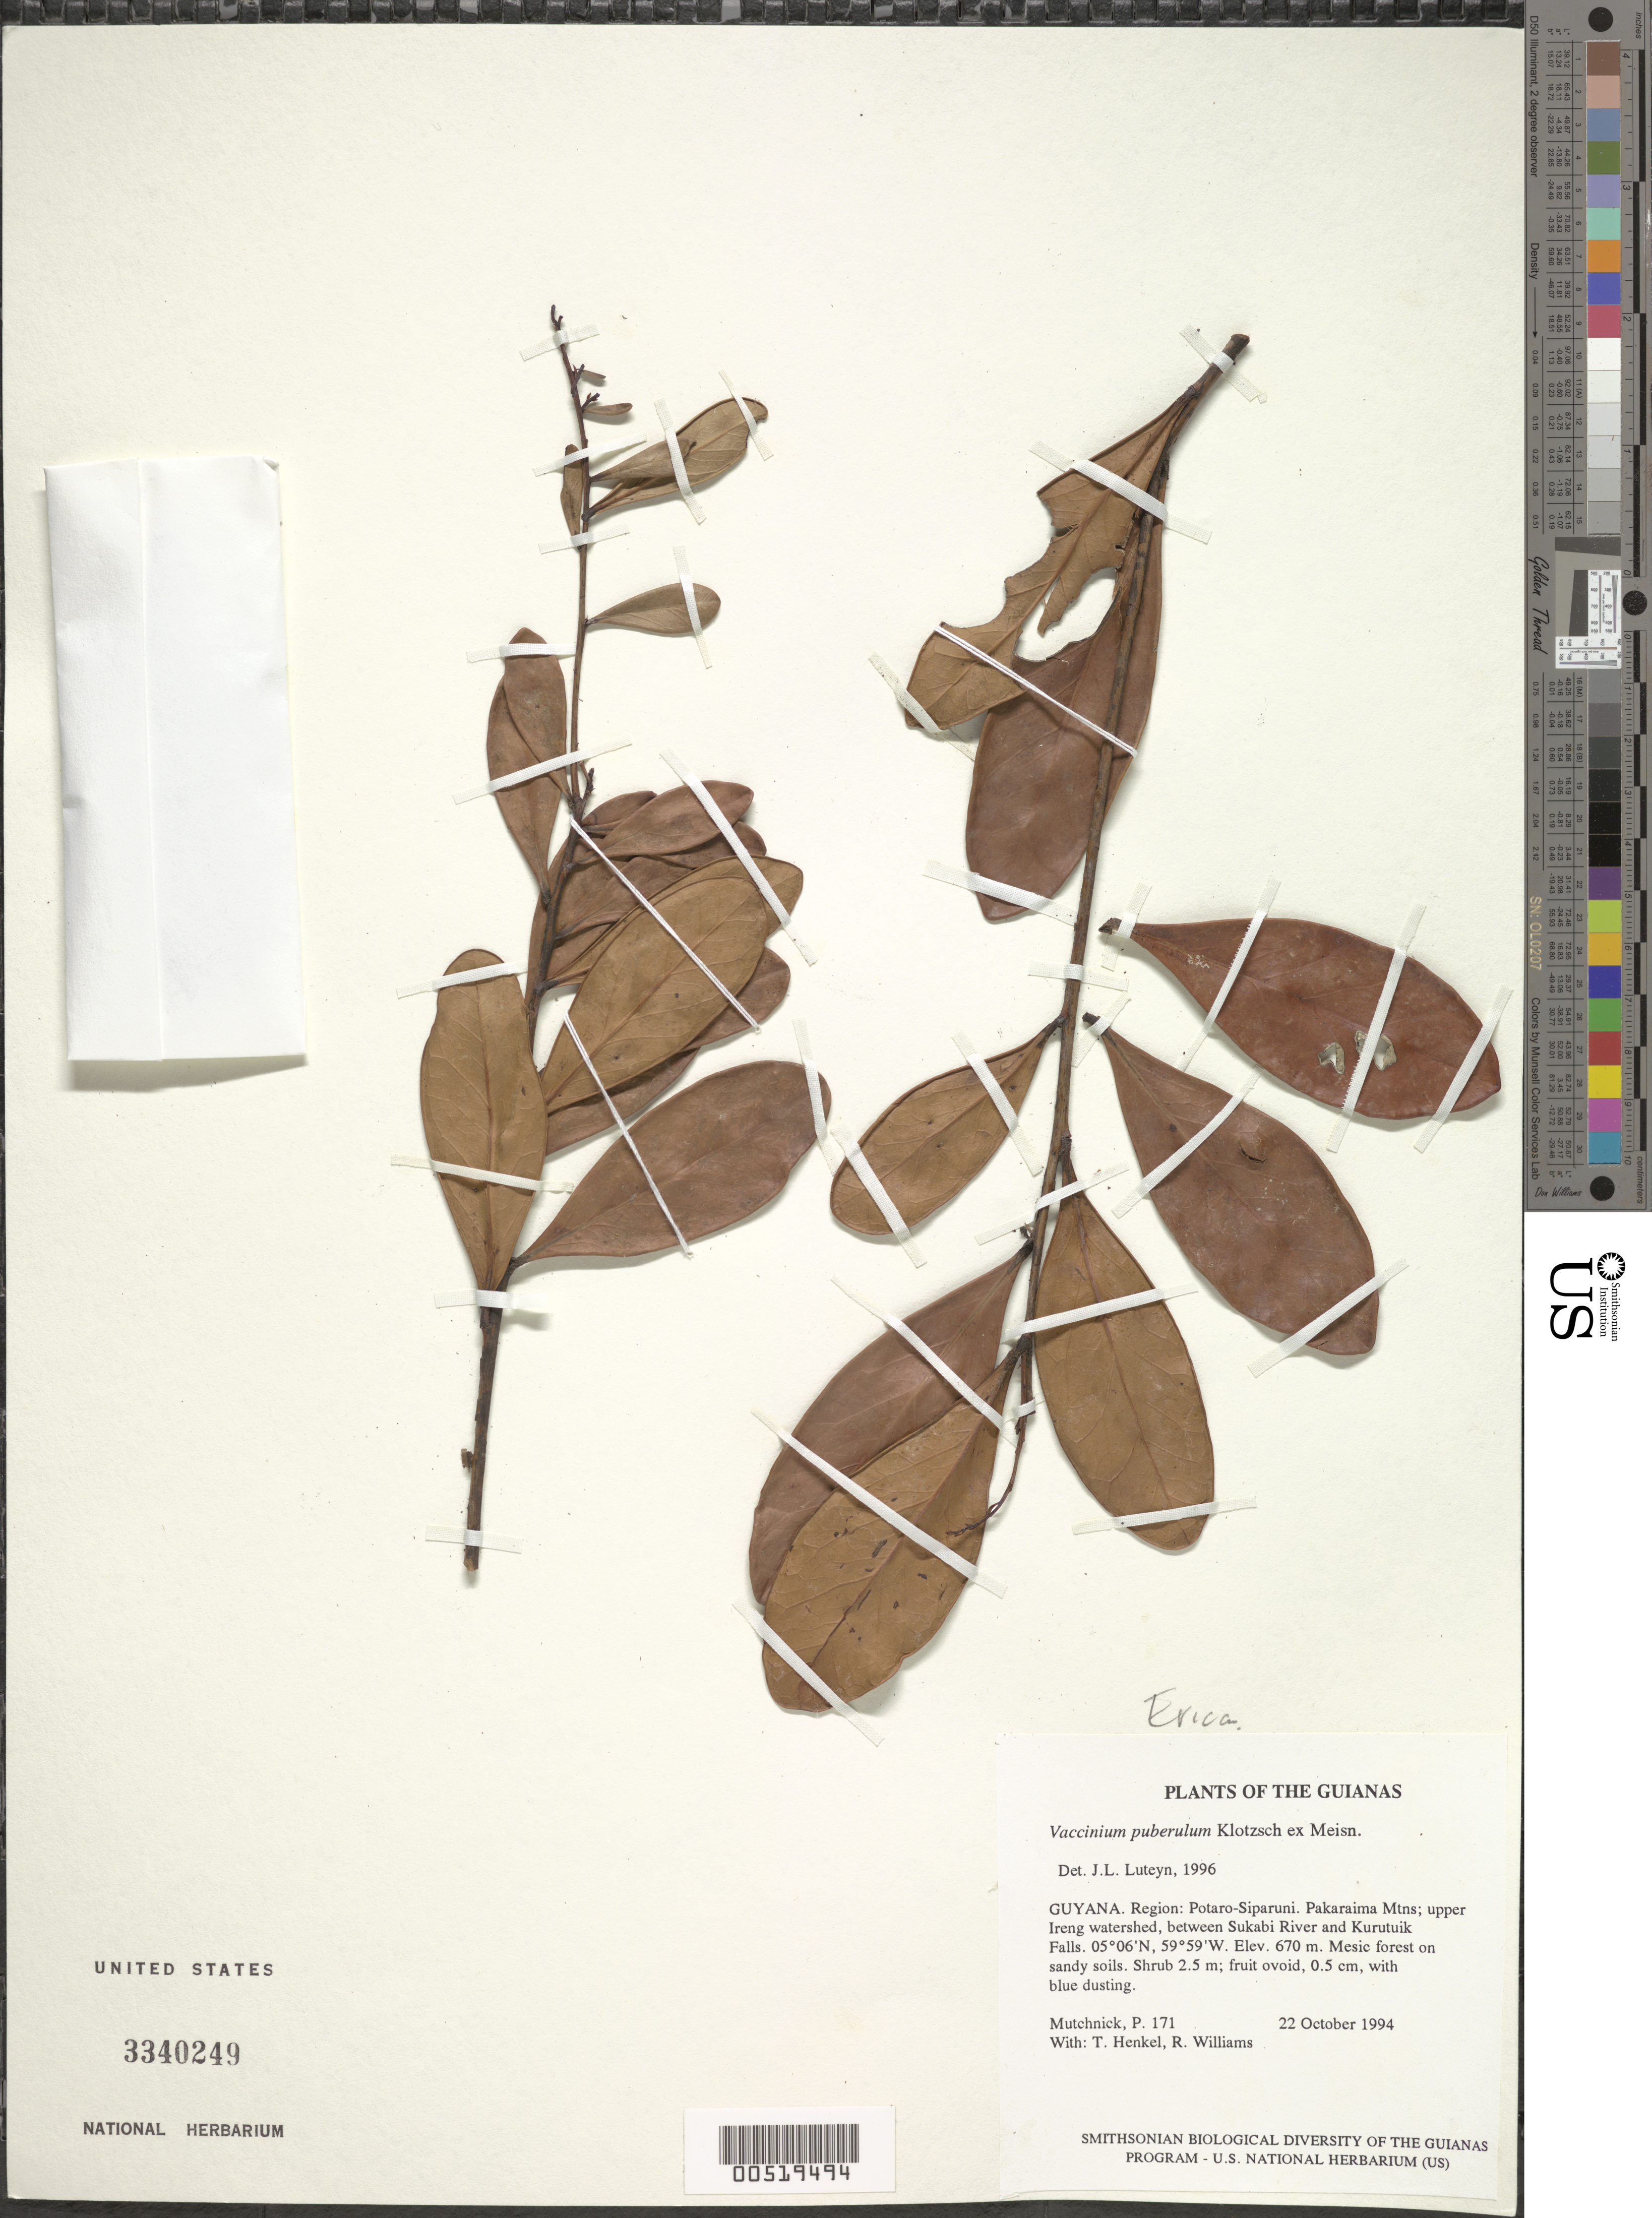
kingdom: Plantae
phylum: Tracheophyta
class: Magnoliopsida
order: Ericales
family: Ericaceae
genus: Vaccinium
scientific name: Vaccinium puberulum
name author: Klotzsch ex Meisn.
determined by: Luteyn, J. L.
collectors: P. Mutchnick, T. Henkel & R. Williams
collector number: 171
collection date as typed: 22 October 1994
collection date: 1994-10-22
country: Guyana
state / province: Potaro-Siparuni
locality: Pakaraima Mtns; upper Ireng watershed, between Sukabi River and Kurutuik Falls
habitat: Mesic forest on sandy soils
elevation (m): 670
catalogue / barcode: US 3340249